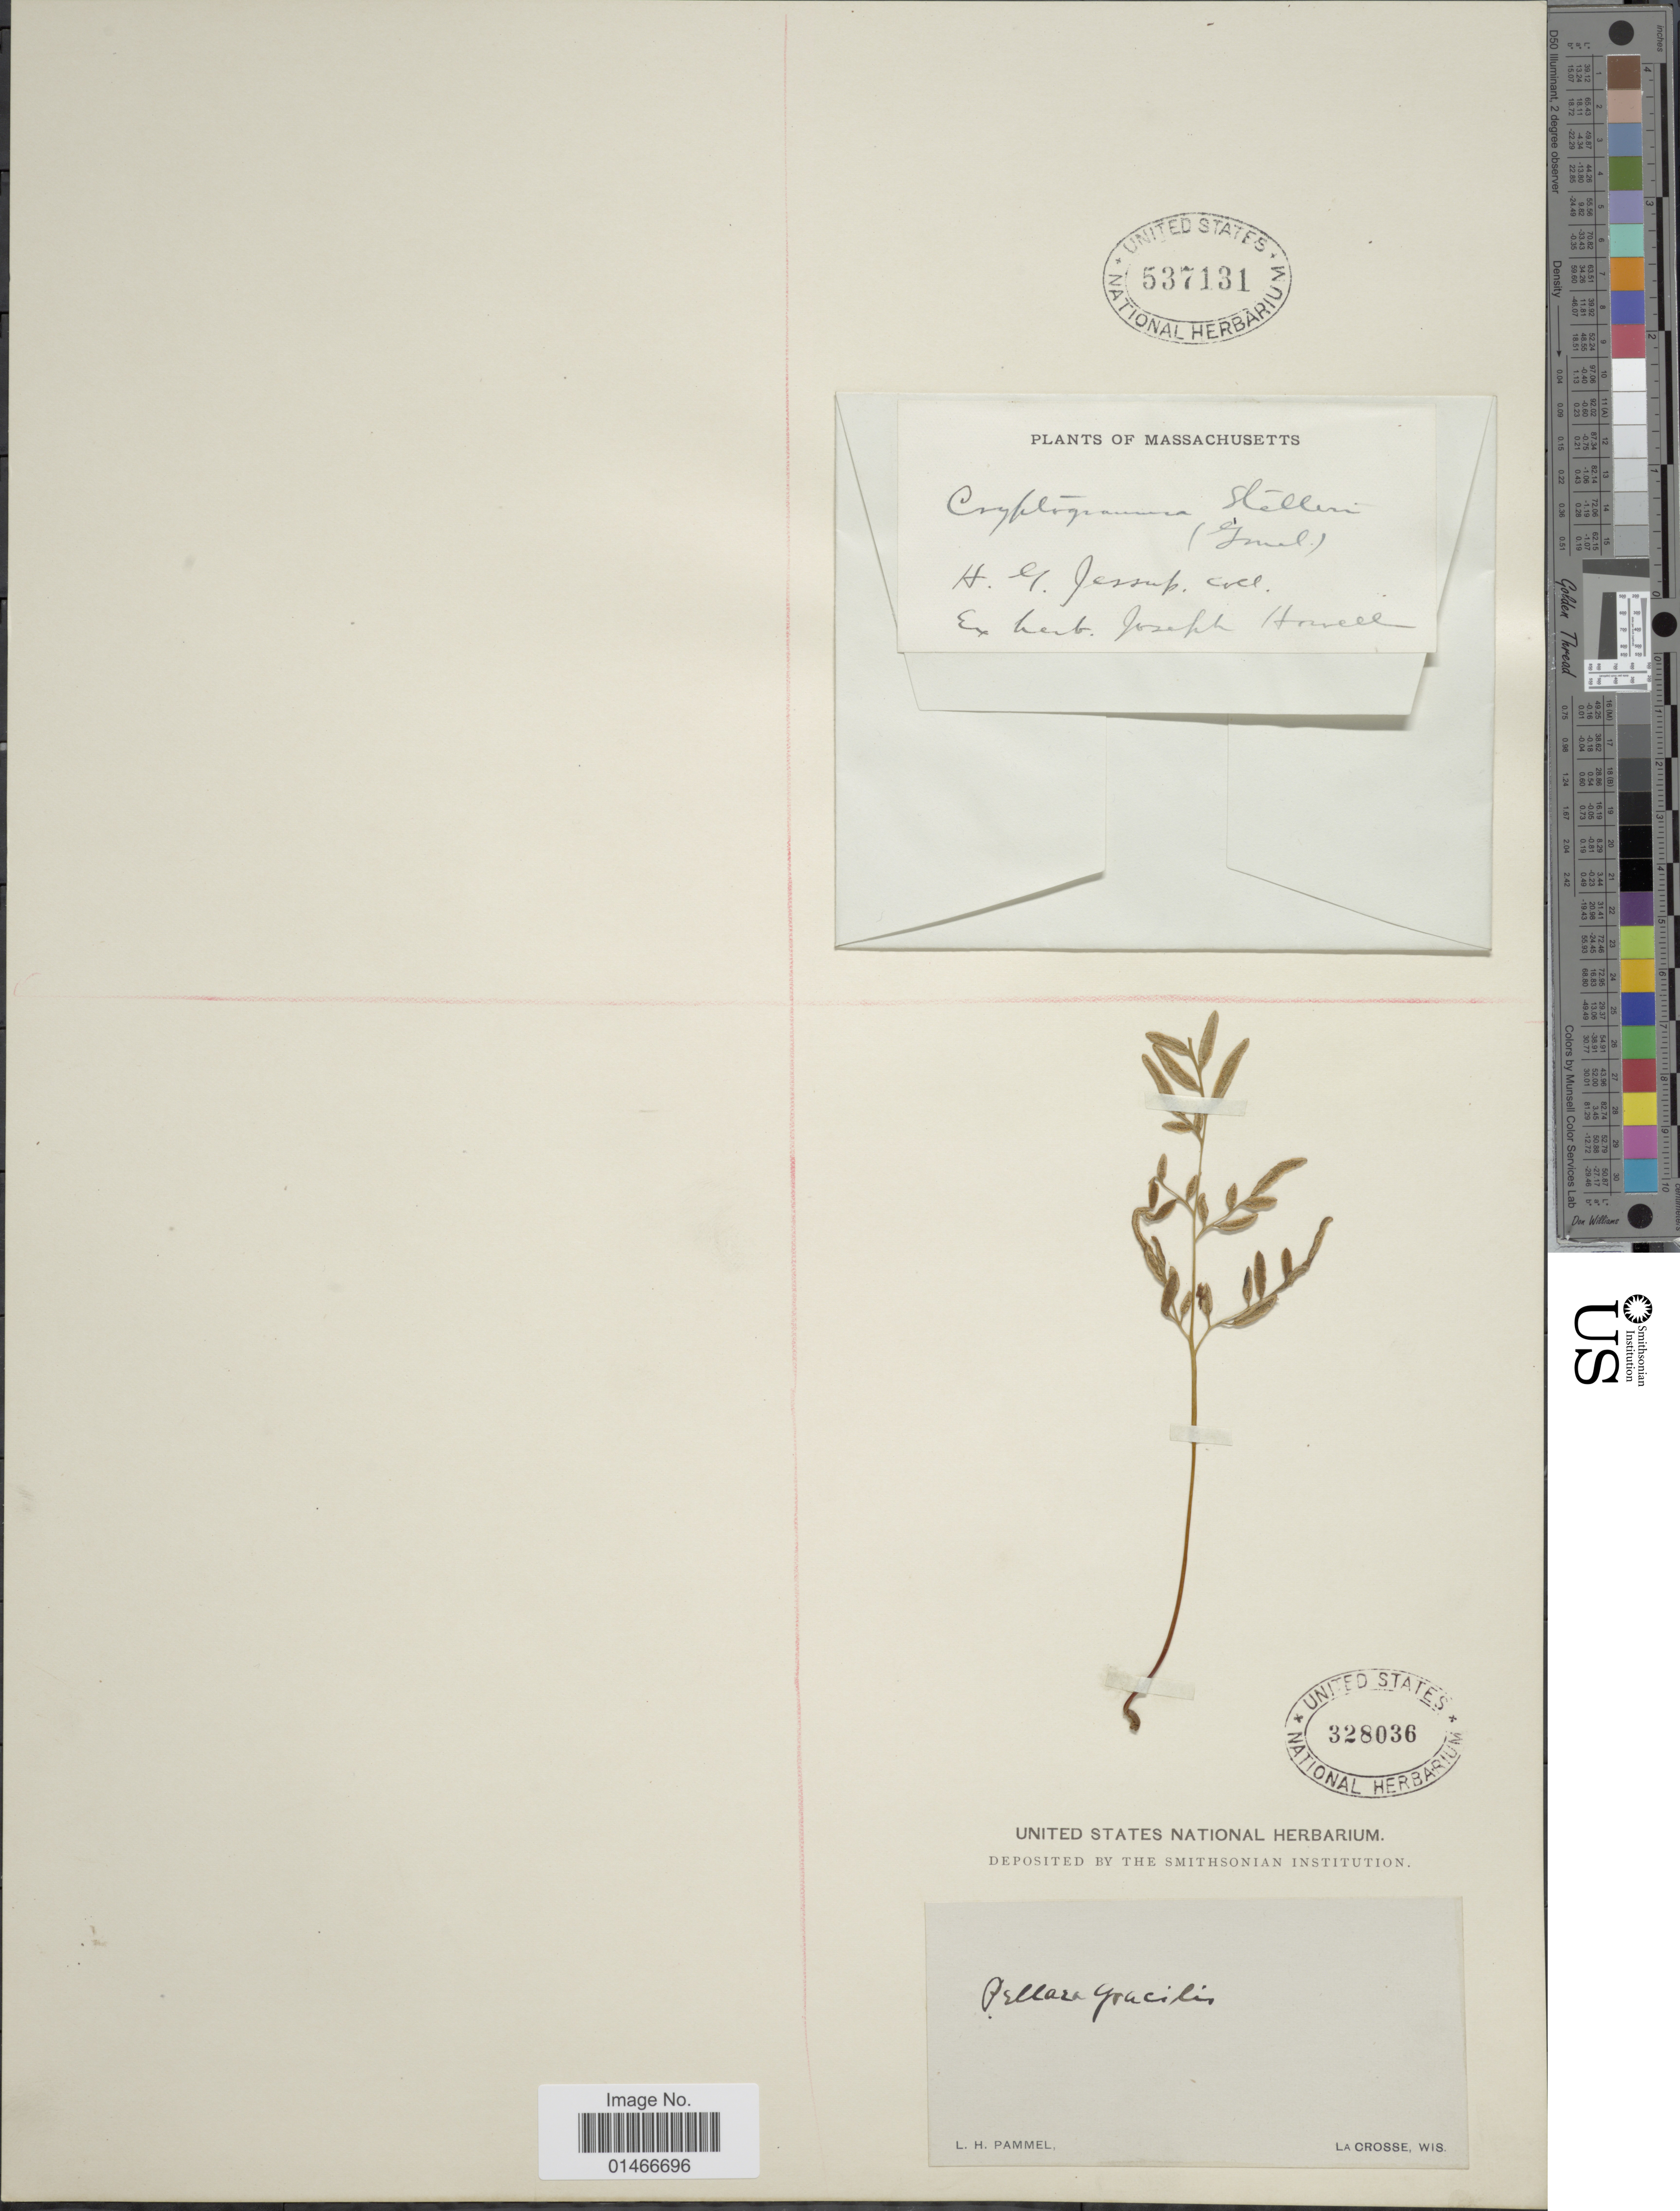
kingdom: Plantae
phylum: Tracheophyta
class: Polypodiopsida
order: Polypodiales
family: Pteridaceae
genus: Cryptogramma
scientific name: Cryptogramma stelleri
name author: (S.G. Gmel.) Prantl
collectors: H. Jessup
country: United States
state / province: Massachusetts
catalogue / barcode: US 537131-2